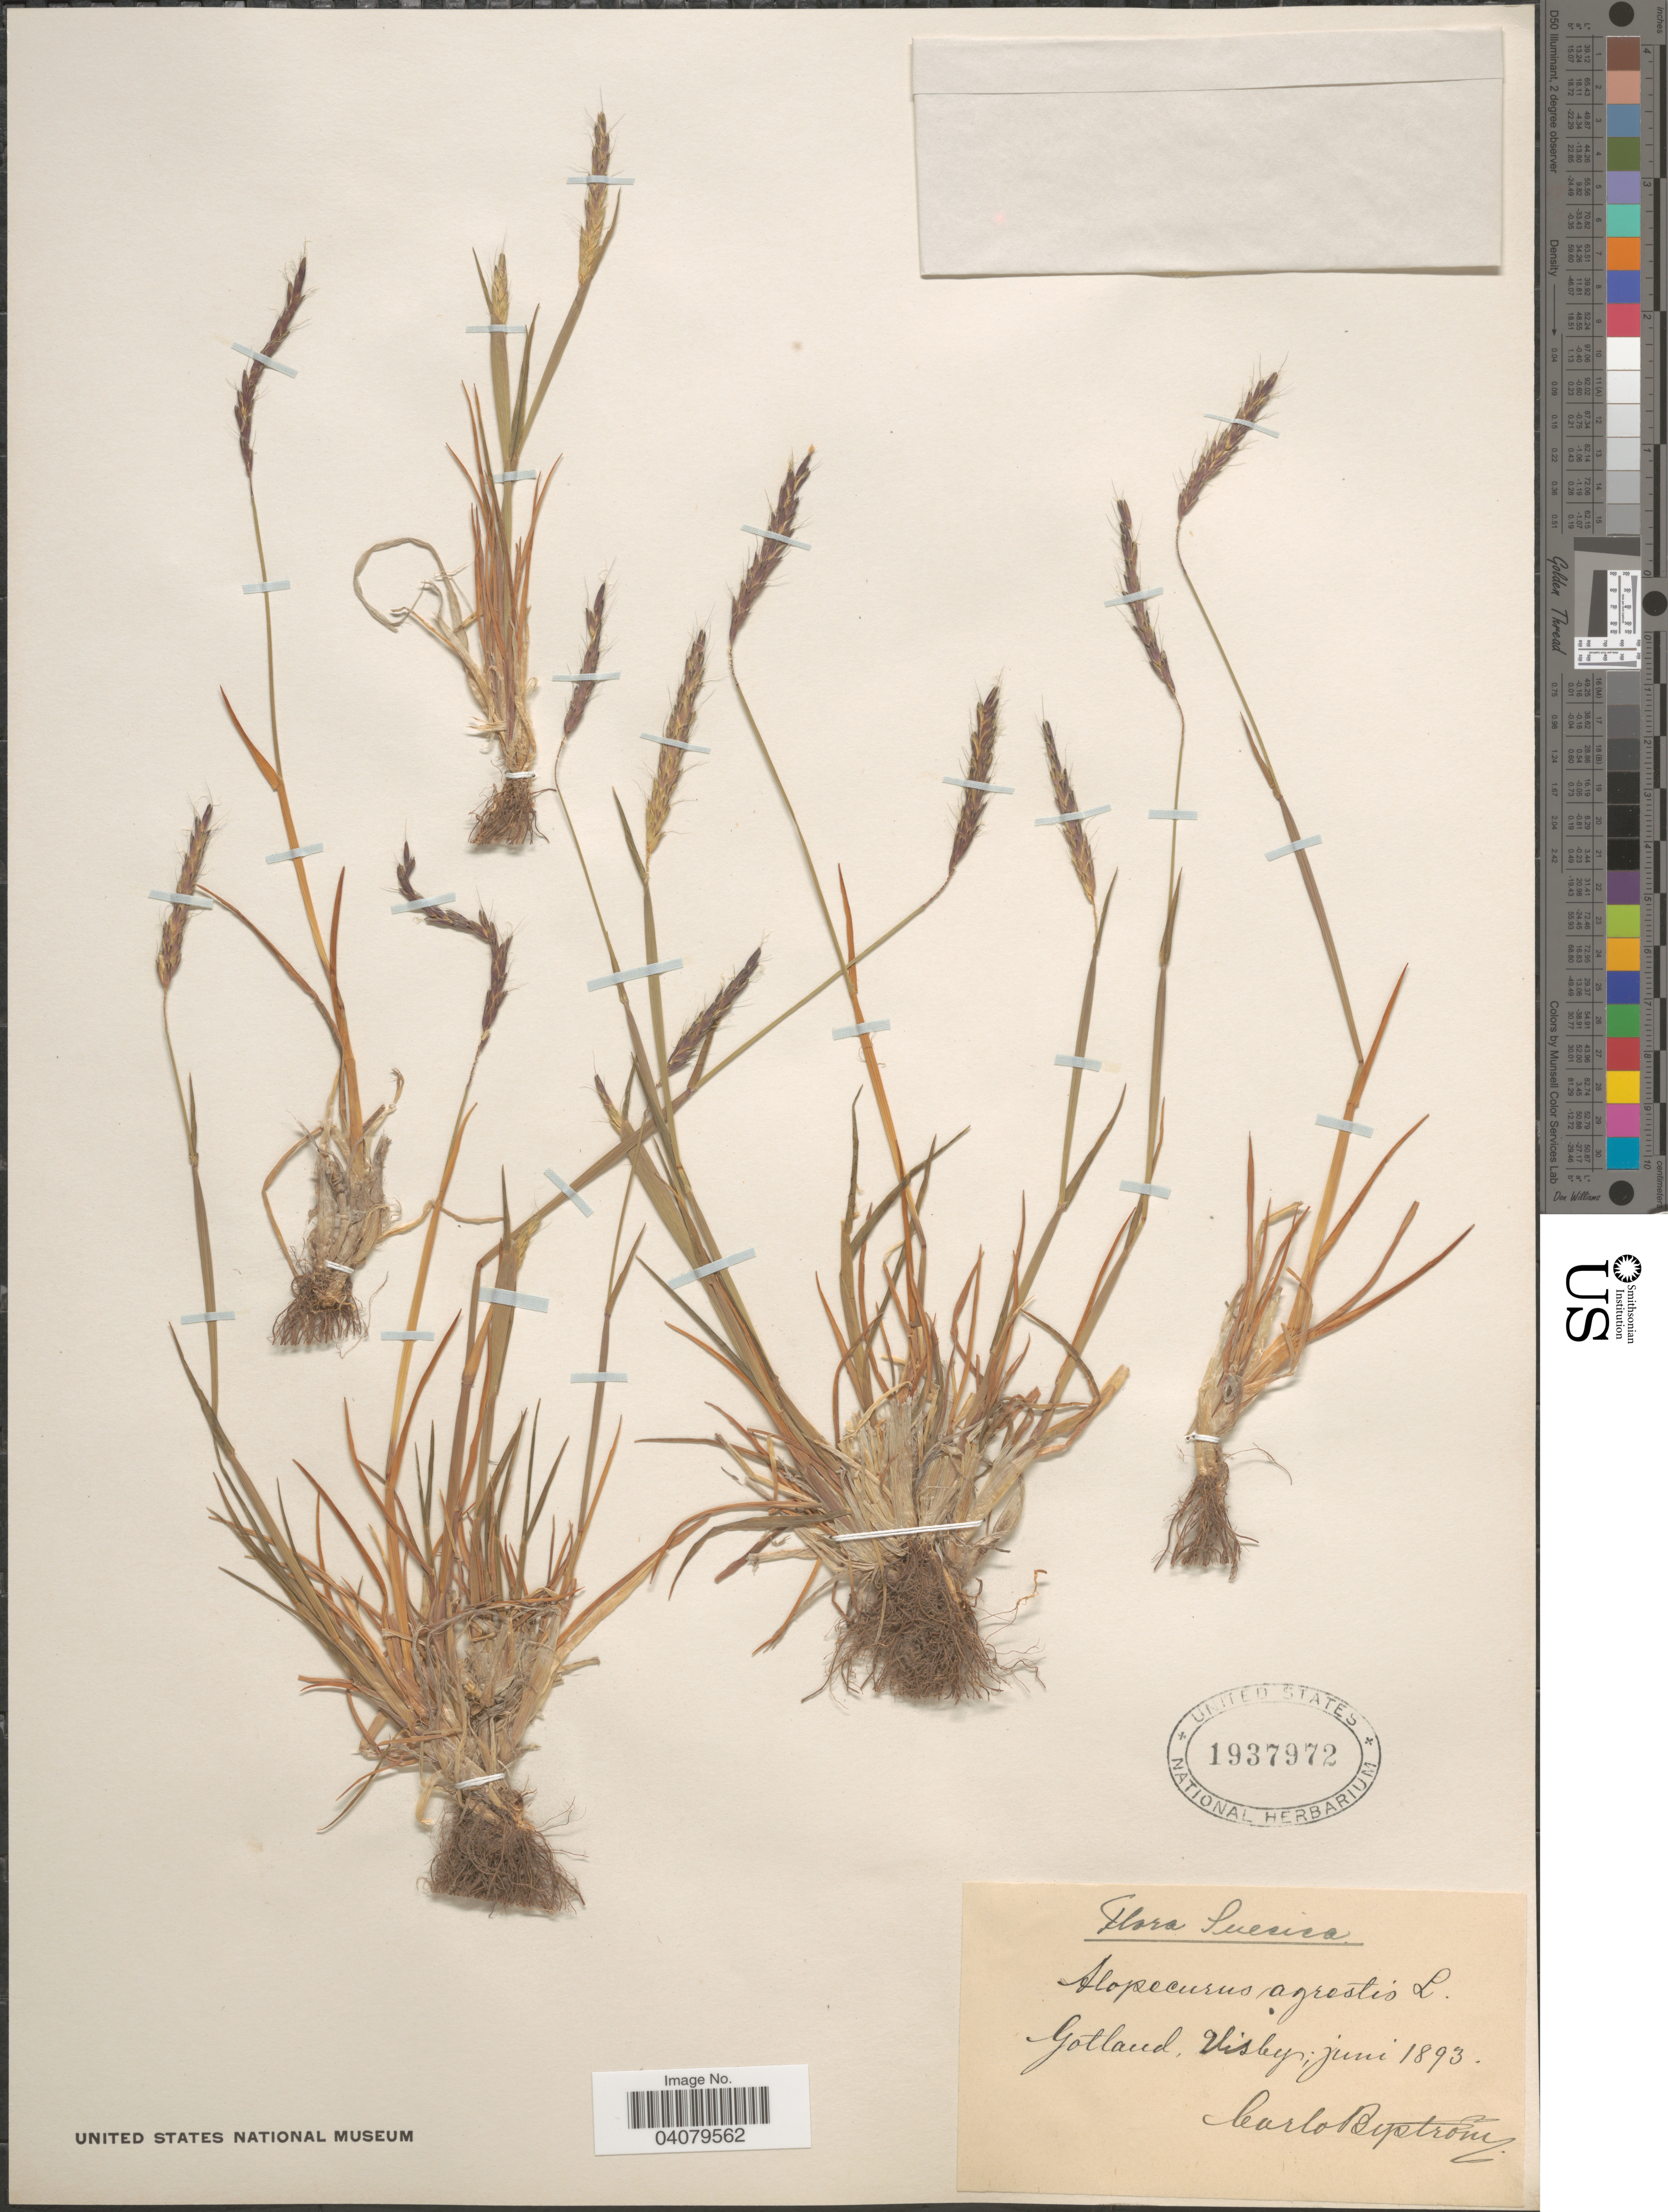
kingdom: Plantae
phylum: Tracheophyta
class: Liliopsida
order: Poales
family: Poaceae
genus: Alopecurus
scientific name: Alopecurus myosuroides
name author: Huds.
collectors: C. Bipstrom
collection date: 1893-06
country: Sweden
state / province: Gotland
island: Gotland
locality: Suecica. Gotland, Visby.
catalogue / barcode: US 1937972